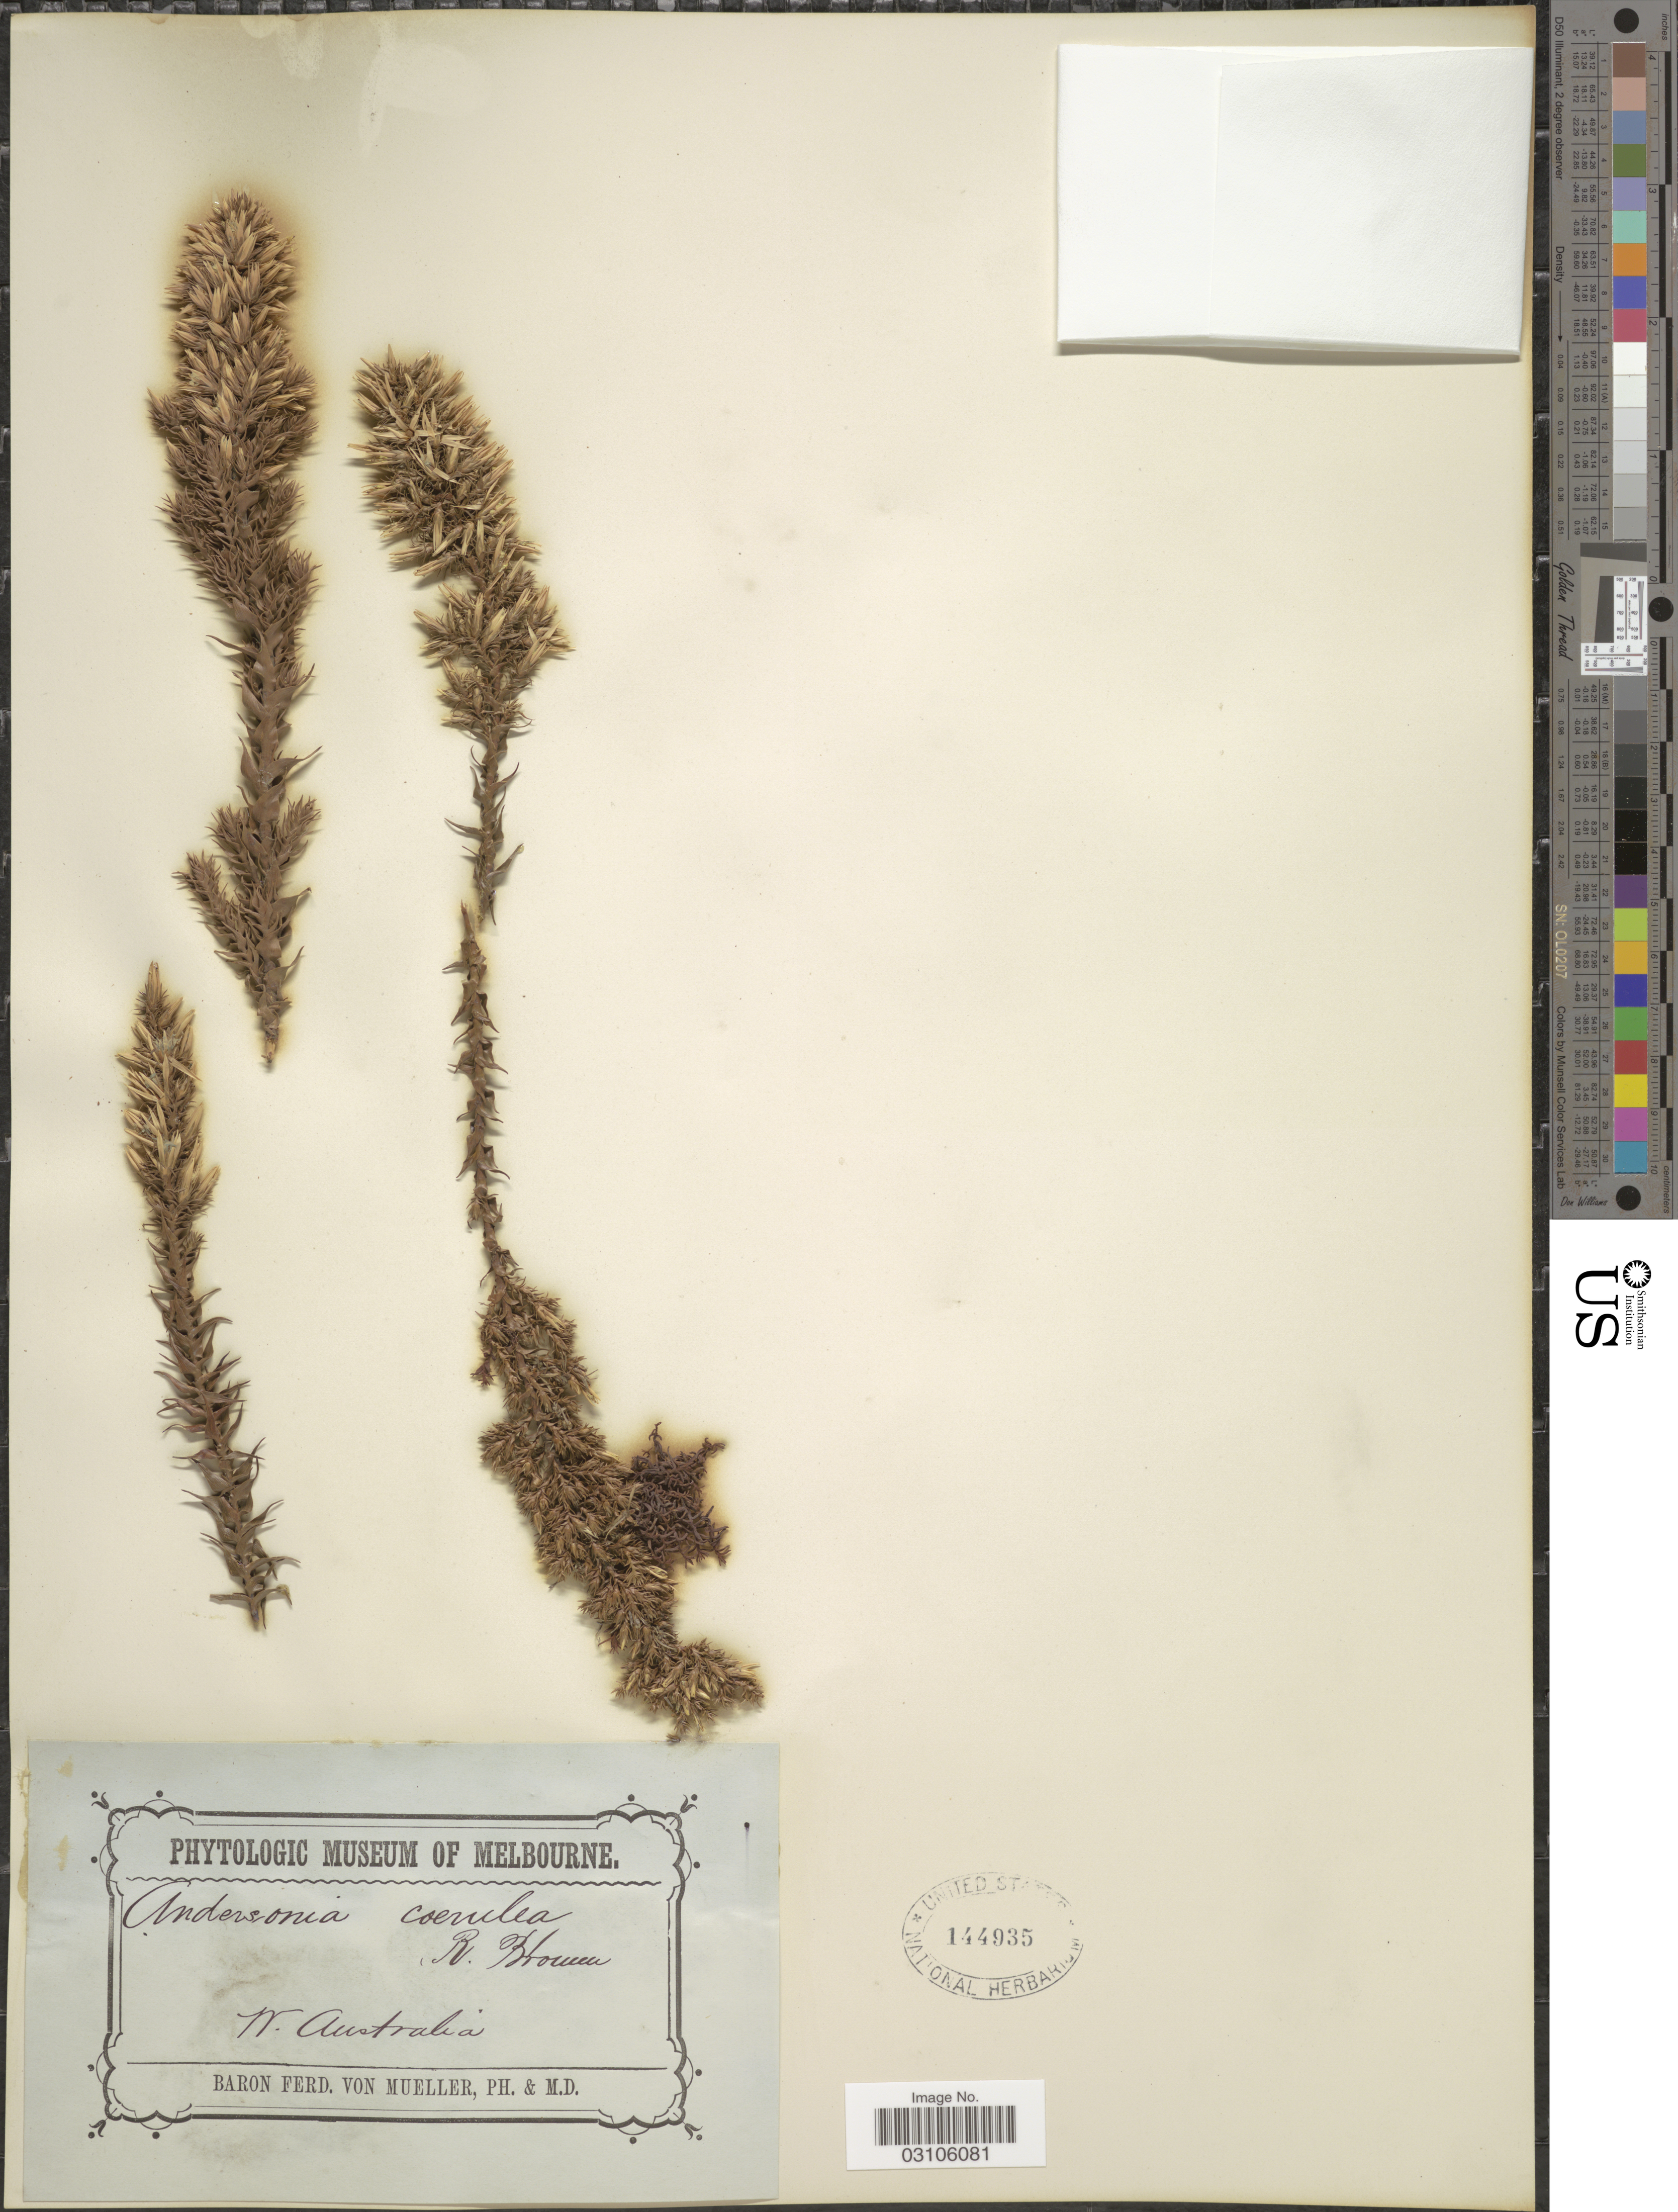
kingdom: Plantae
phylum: Tracheophyta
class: Magnoliopsida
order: Ericales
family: Ericaceae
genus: Andersonia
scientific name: Andersonia caerulea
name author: R. Br.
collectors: F. Mueller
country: Australia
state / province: Western Australia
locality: W. Australia.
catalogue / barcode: US 144935